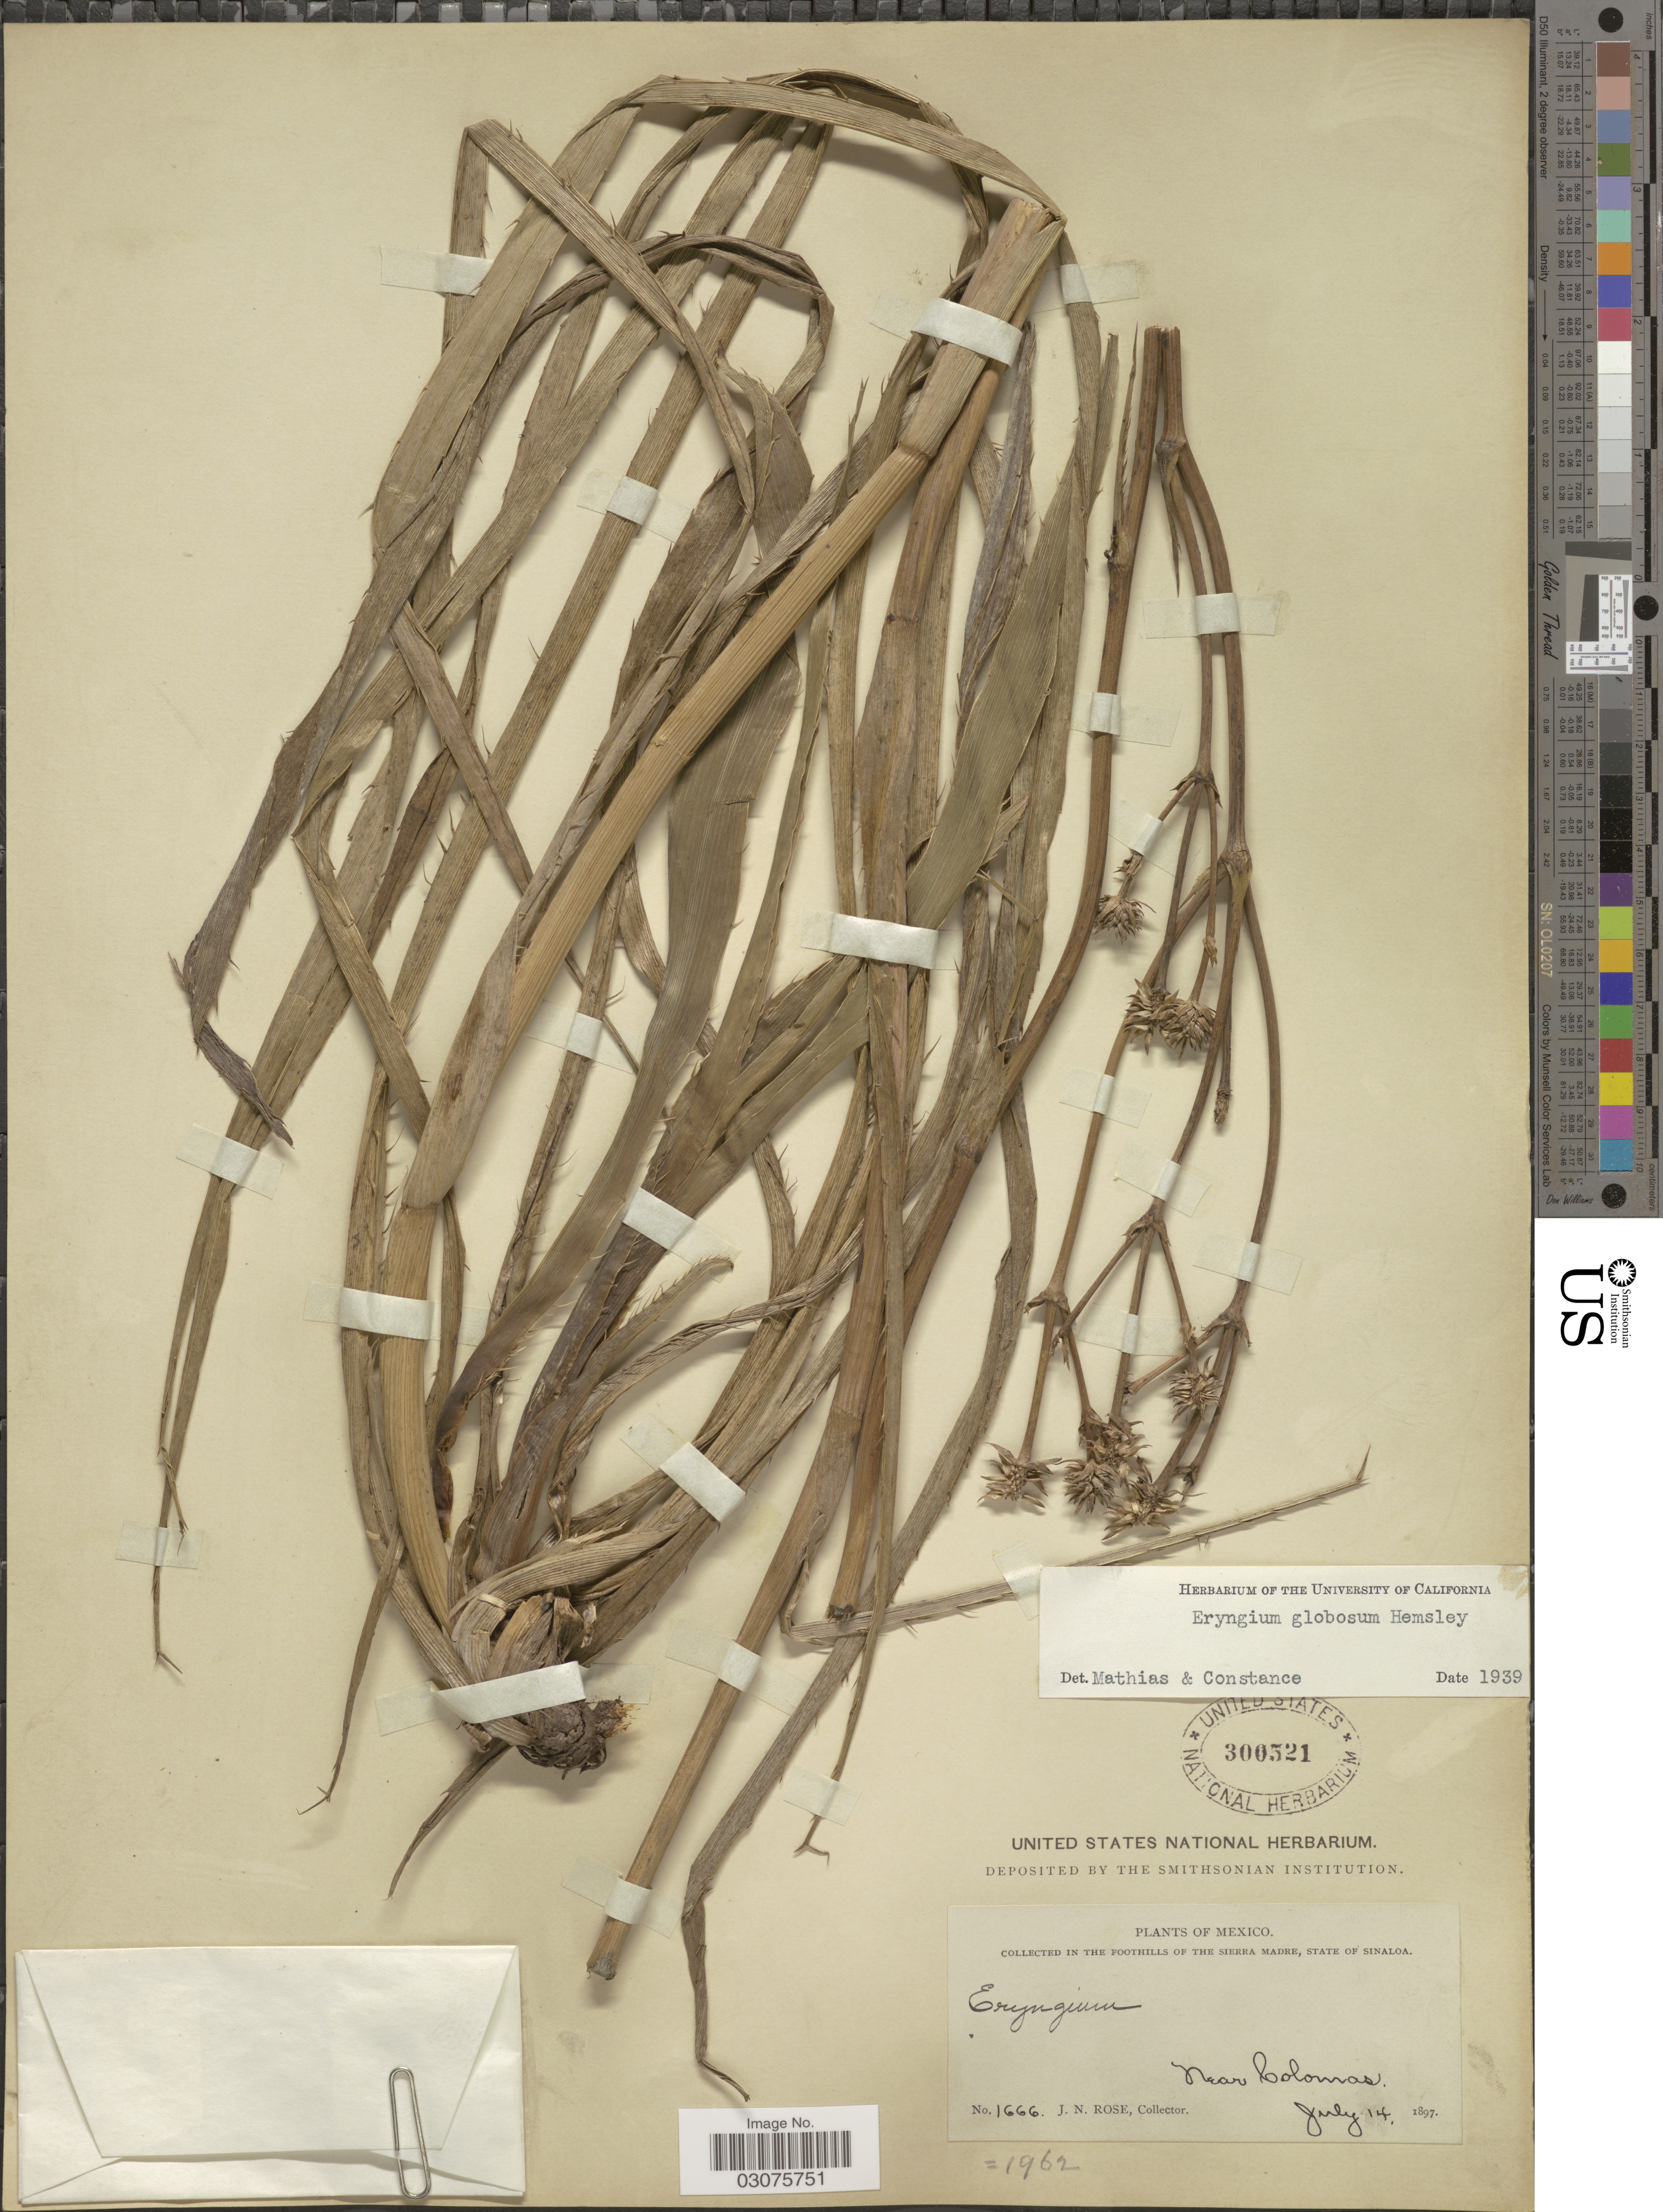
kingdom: Plantae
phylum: Tracheophyta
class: Magnoliopsida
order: Apiales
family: Apiaceae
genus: Eryngium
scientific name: Eryngium globosum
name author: Hemsl.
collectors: J. N. Rose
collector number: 1666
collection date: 1897-07-14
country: Mexico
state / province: Sinaloa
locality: In the foothills of the Sierra Madre, near Colomas.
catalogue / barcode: US 300521